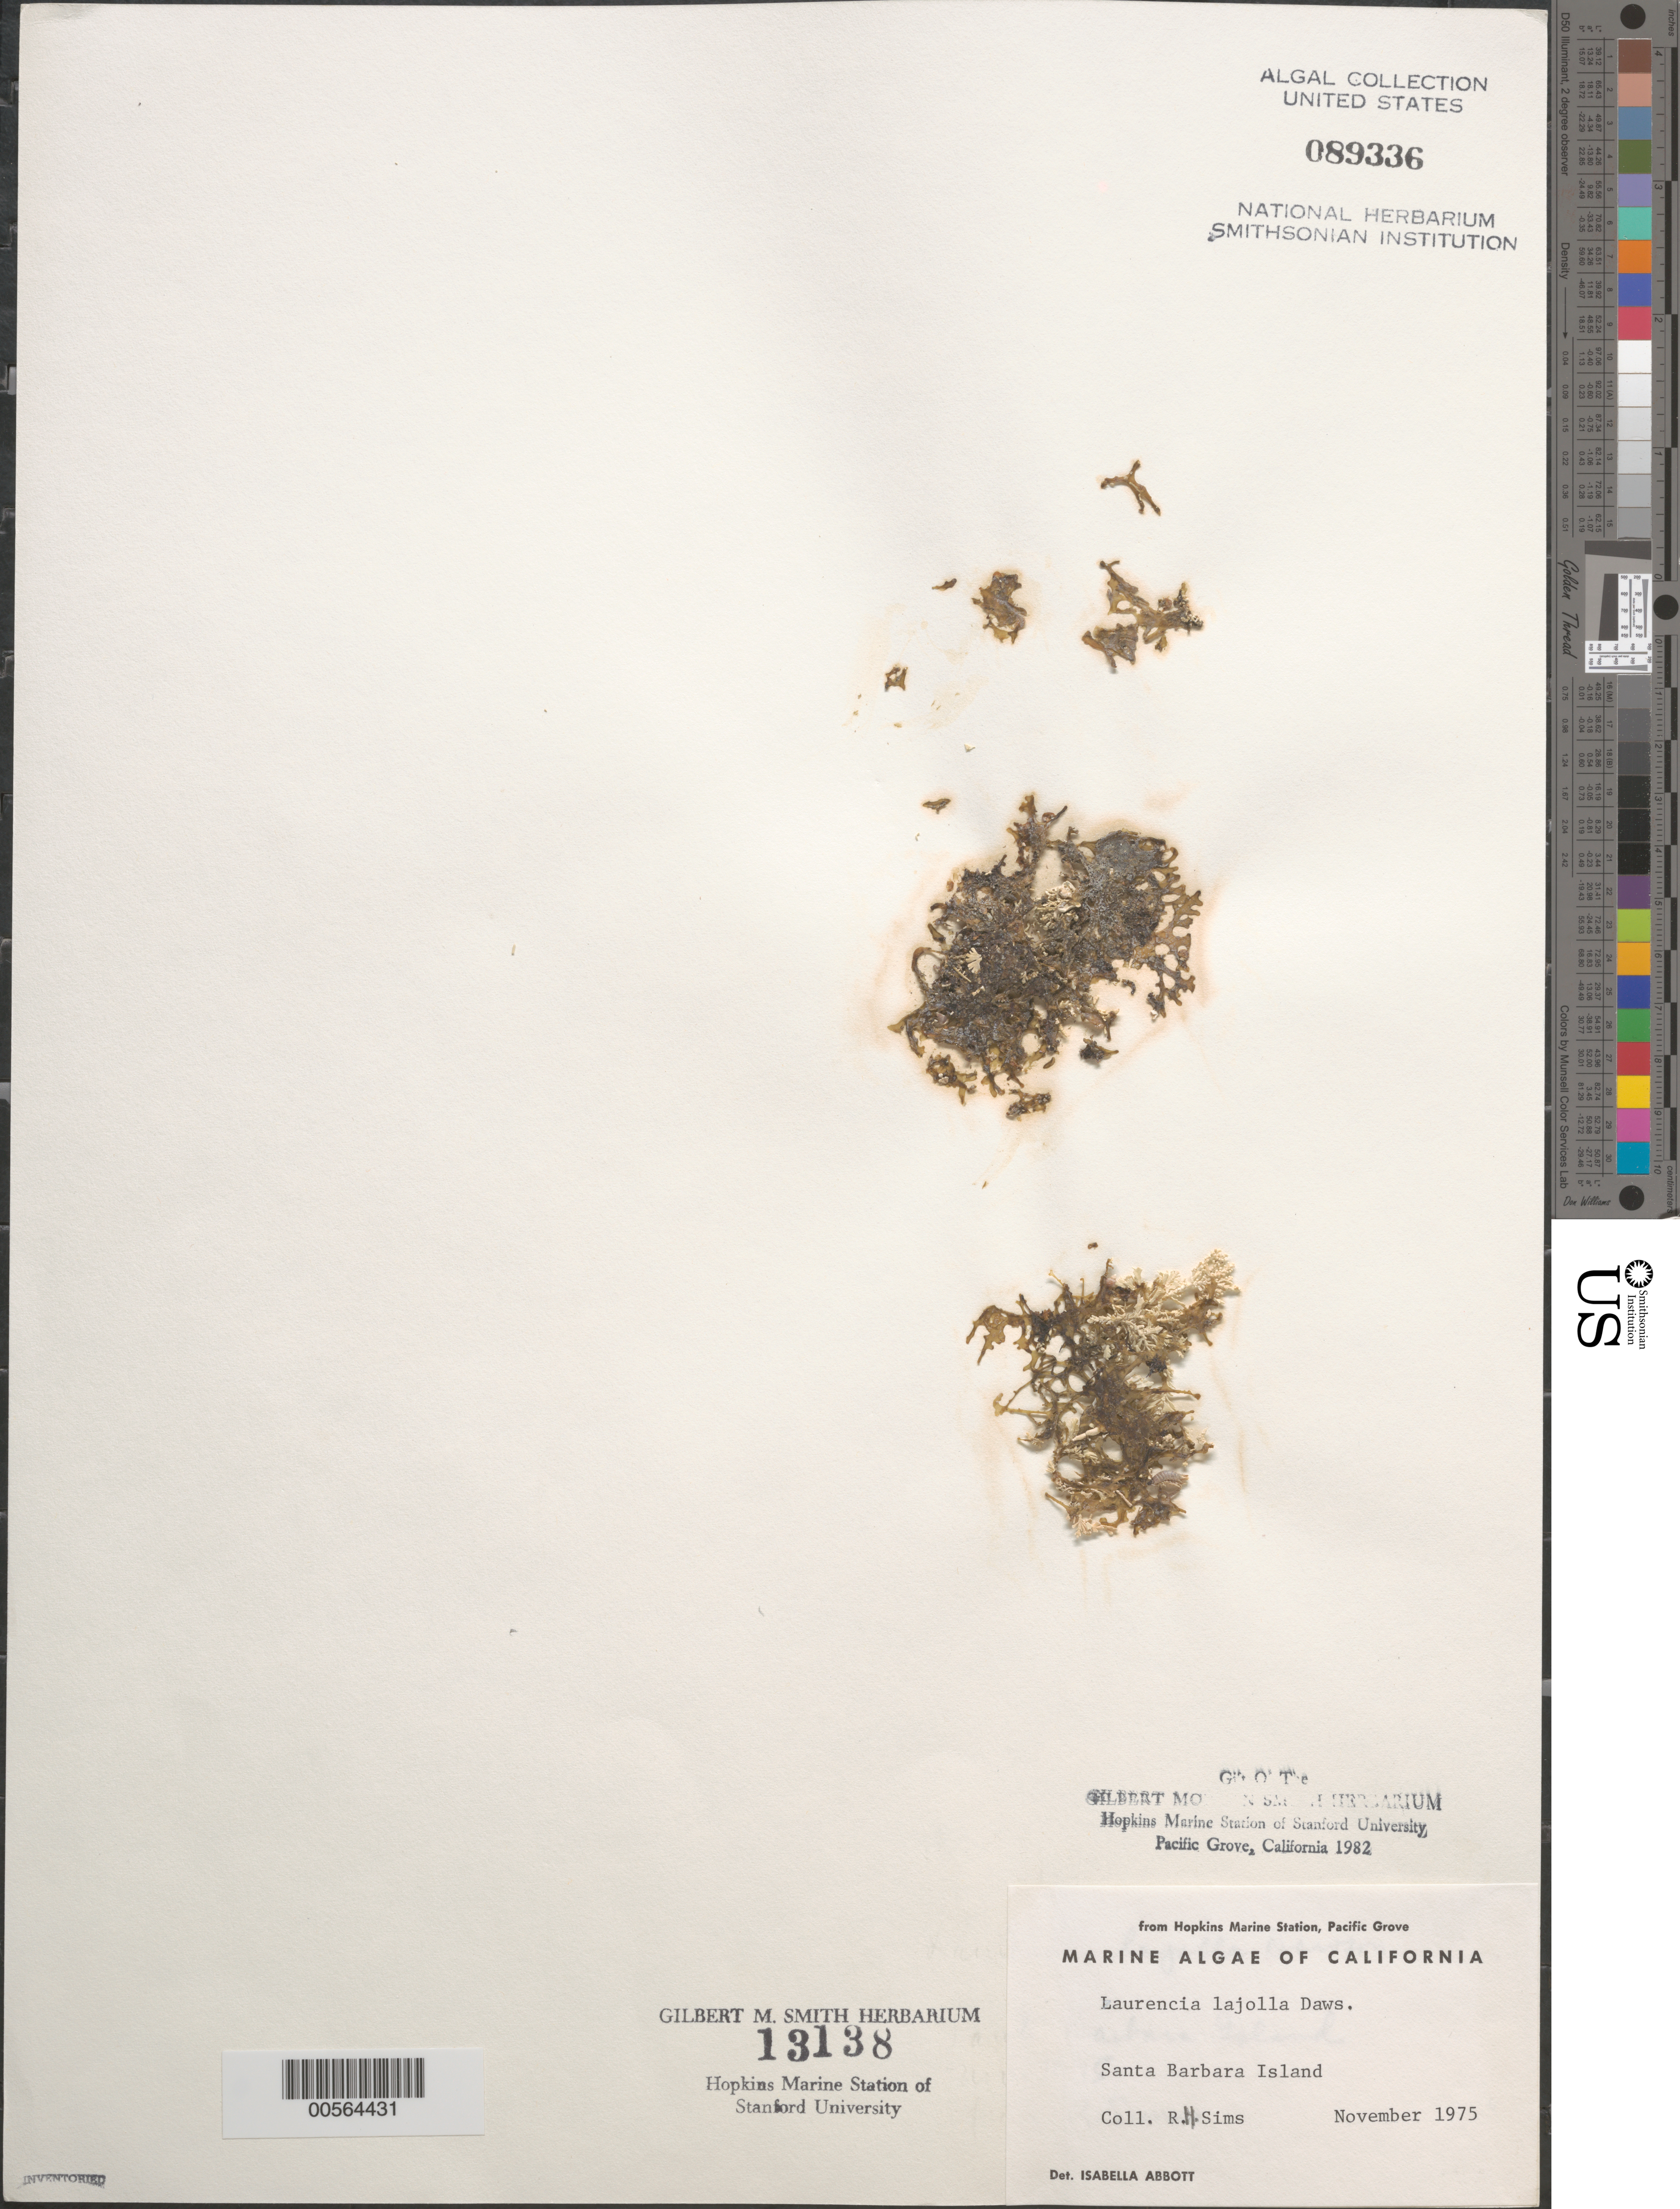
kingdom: Plantae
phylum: Rhodophyta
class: Florideophyceae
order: Ceramiales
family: Rhodomelaceae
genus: Laurencia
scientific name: Laurencia dendroidea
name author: J. Agardh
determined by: Algae name updating Project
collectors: R. H. Sims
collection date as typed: Nov 1975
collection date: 1975-11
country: United States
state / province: California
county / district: Santa Barbara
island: Santa Barbara Island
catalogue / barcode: US 89336